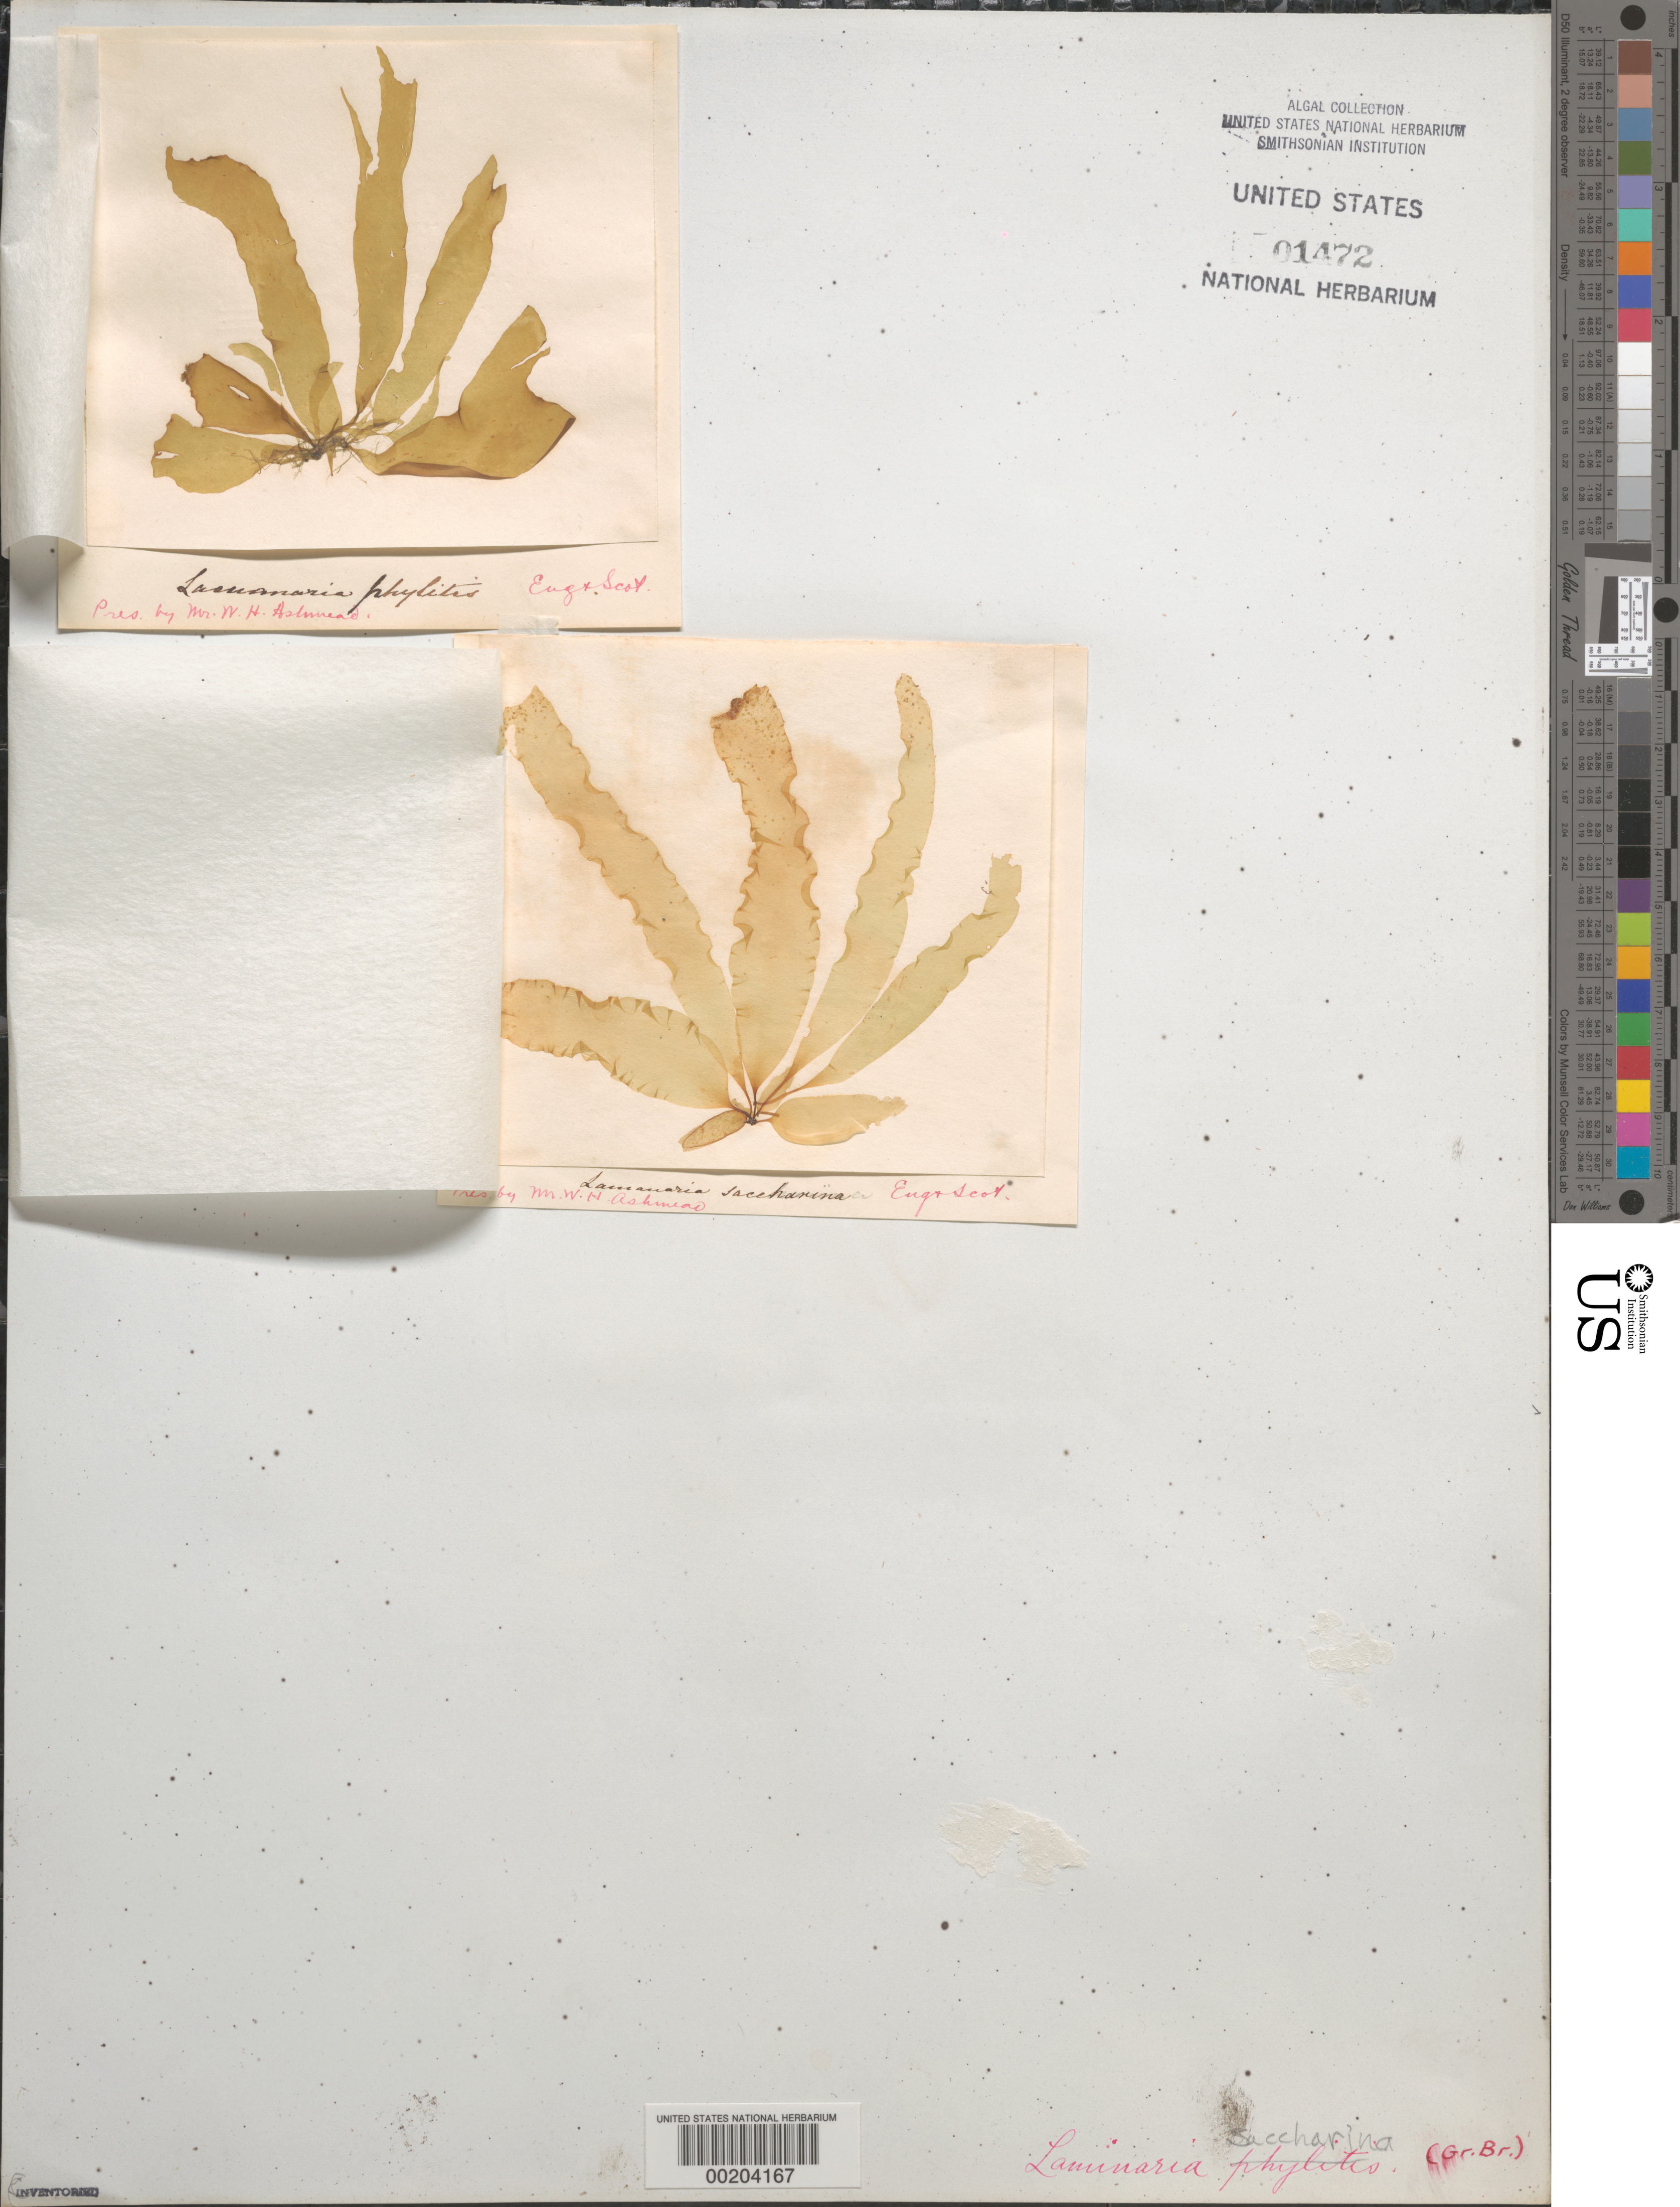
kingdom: Chromista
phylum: Ochrophyta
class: Phaeophyceae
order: Laminariales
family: Laminariaceae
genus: Saccharina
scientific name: Saccharina latissima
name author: C.E. Lane et al.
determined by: Algae name updating Project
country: United Kingdom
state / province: England / Scotland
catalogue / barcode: US 1472